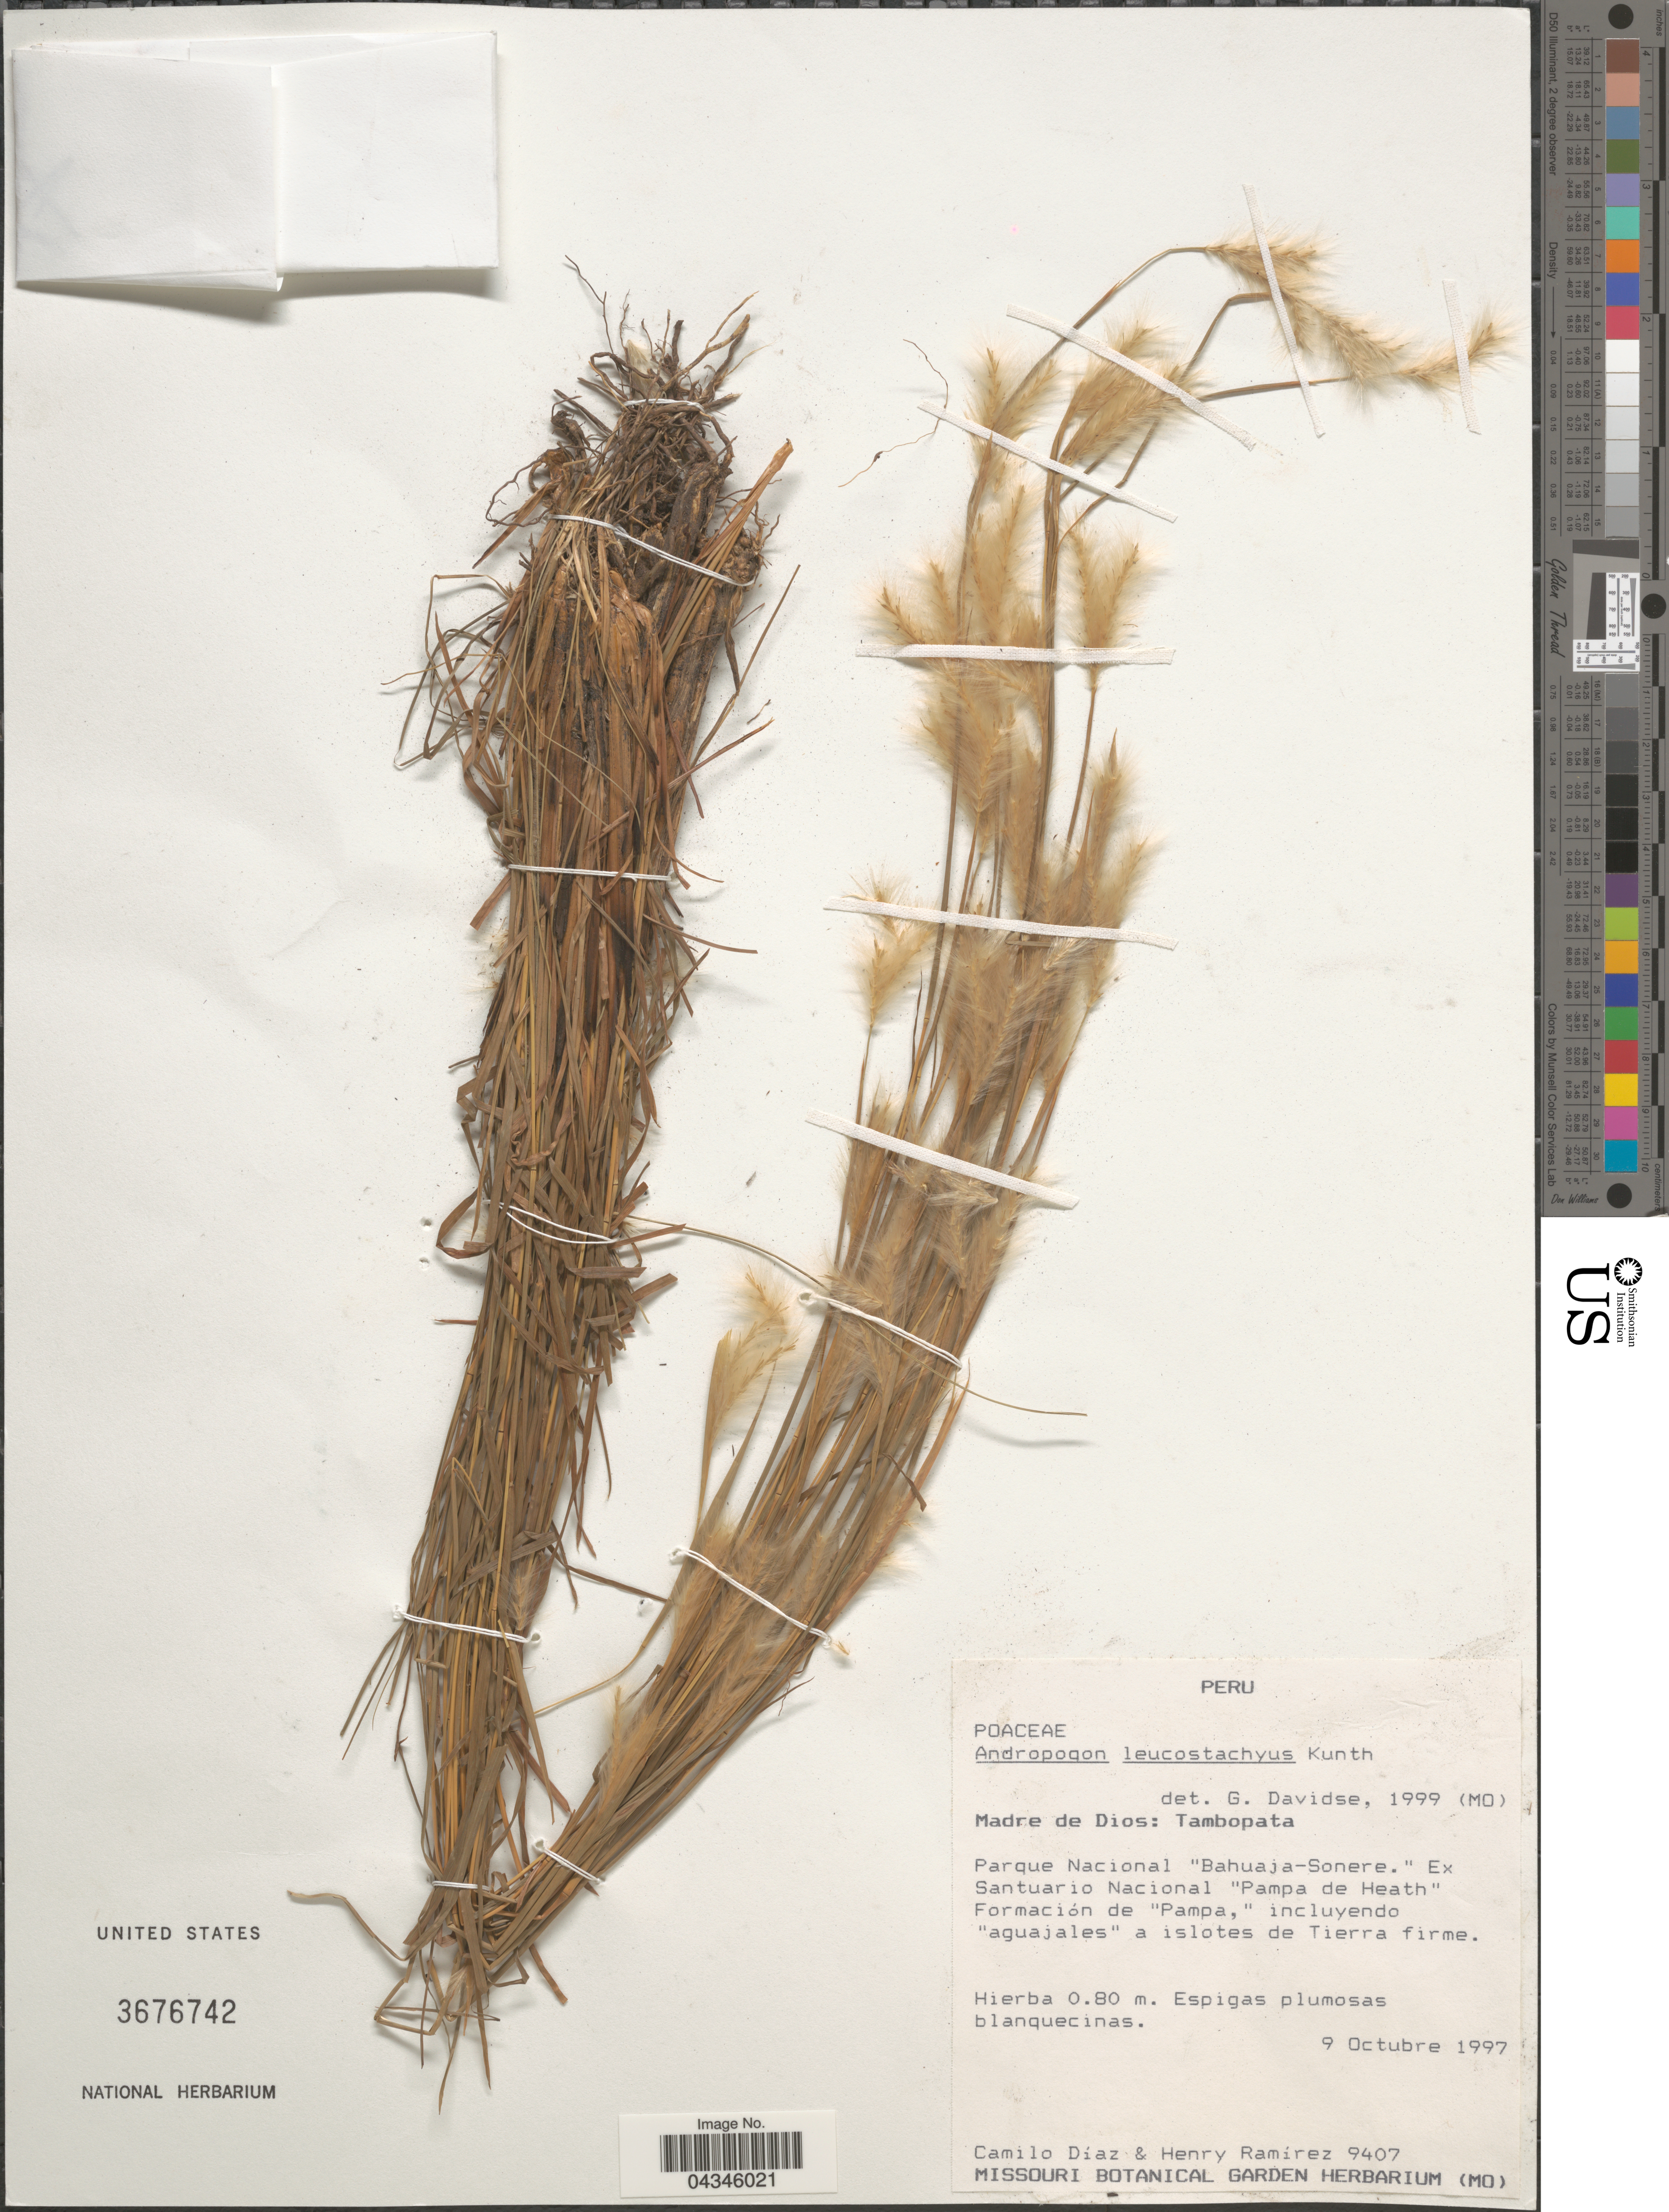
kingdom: Plantae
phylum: Tracheophyta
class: Liliopsida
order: Poales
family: Poaceae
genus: Andropogon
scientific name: Andropogon leucostachyus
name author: Kunth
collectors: C. Díaz & H. Ramírez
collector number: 9407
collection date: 1997-10-09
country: Peru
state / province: Madre de Dios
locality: Madre de Dios: Tambopata. Parque Nacional "Bahuaja-Sonere." Ex Santuario Nacional "Pampa de Heath". Formacion de "Pampa," incluyendo "aguajales" a islotes de Tierra firme.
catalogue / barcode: US 3676742